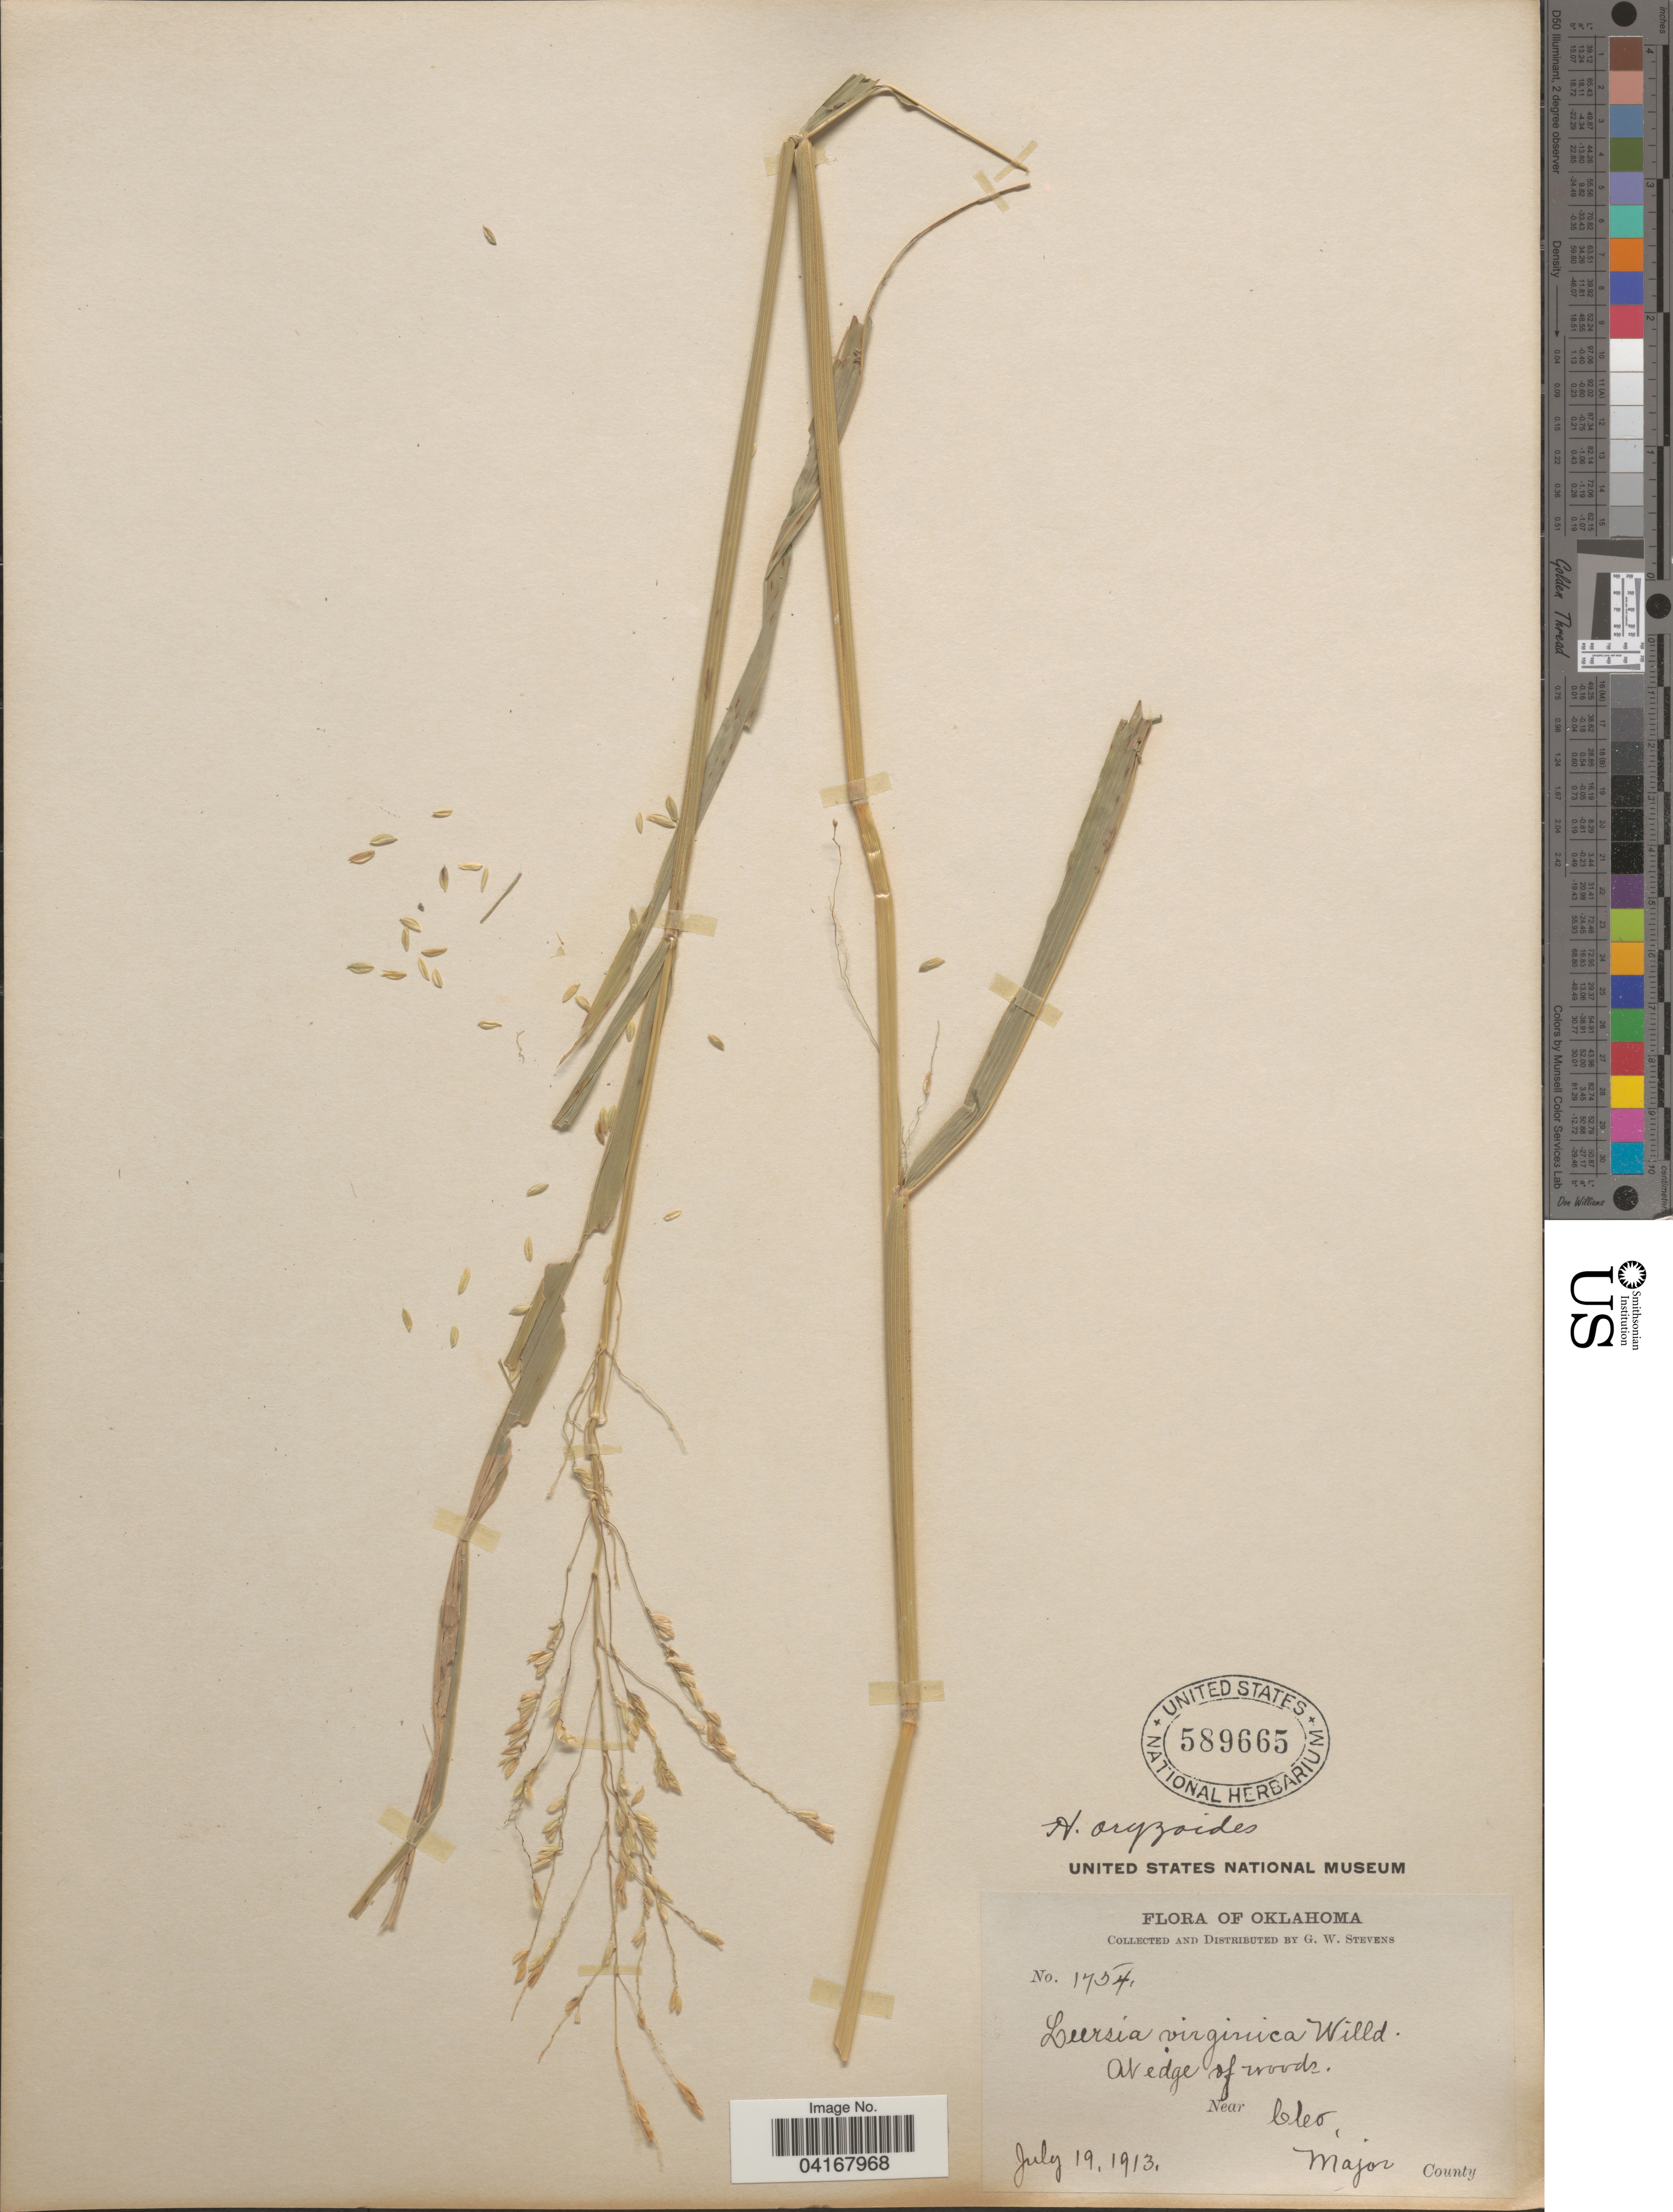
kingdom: Plantae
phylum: Tracheophyta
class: Liliopsida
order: Poales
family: Poaceae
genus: Leersia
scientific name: Leersia oryzoides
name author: (L.) Sw.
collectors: G. W. Stevens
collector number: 1754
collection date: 1913-07-19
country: United States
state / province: Oklahoma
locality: Near Cleo, Major County.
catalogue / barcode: US 589665